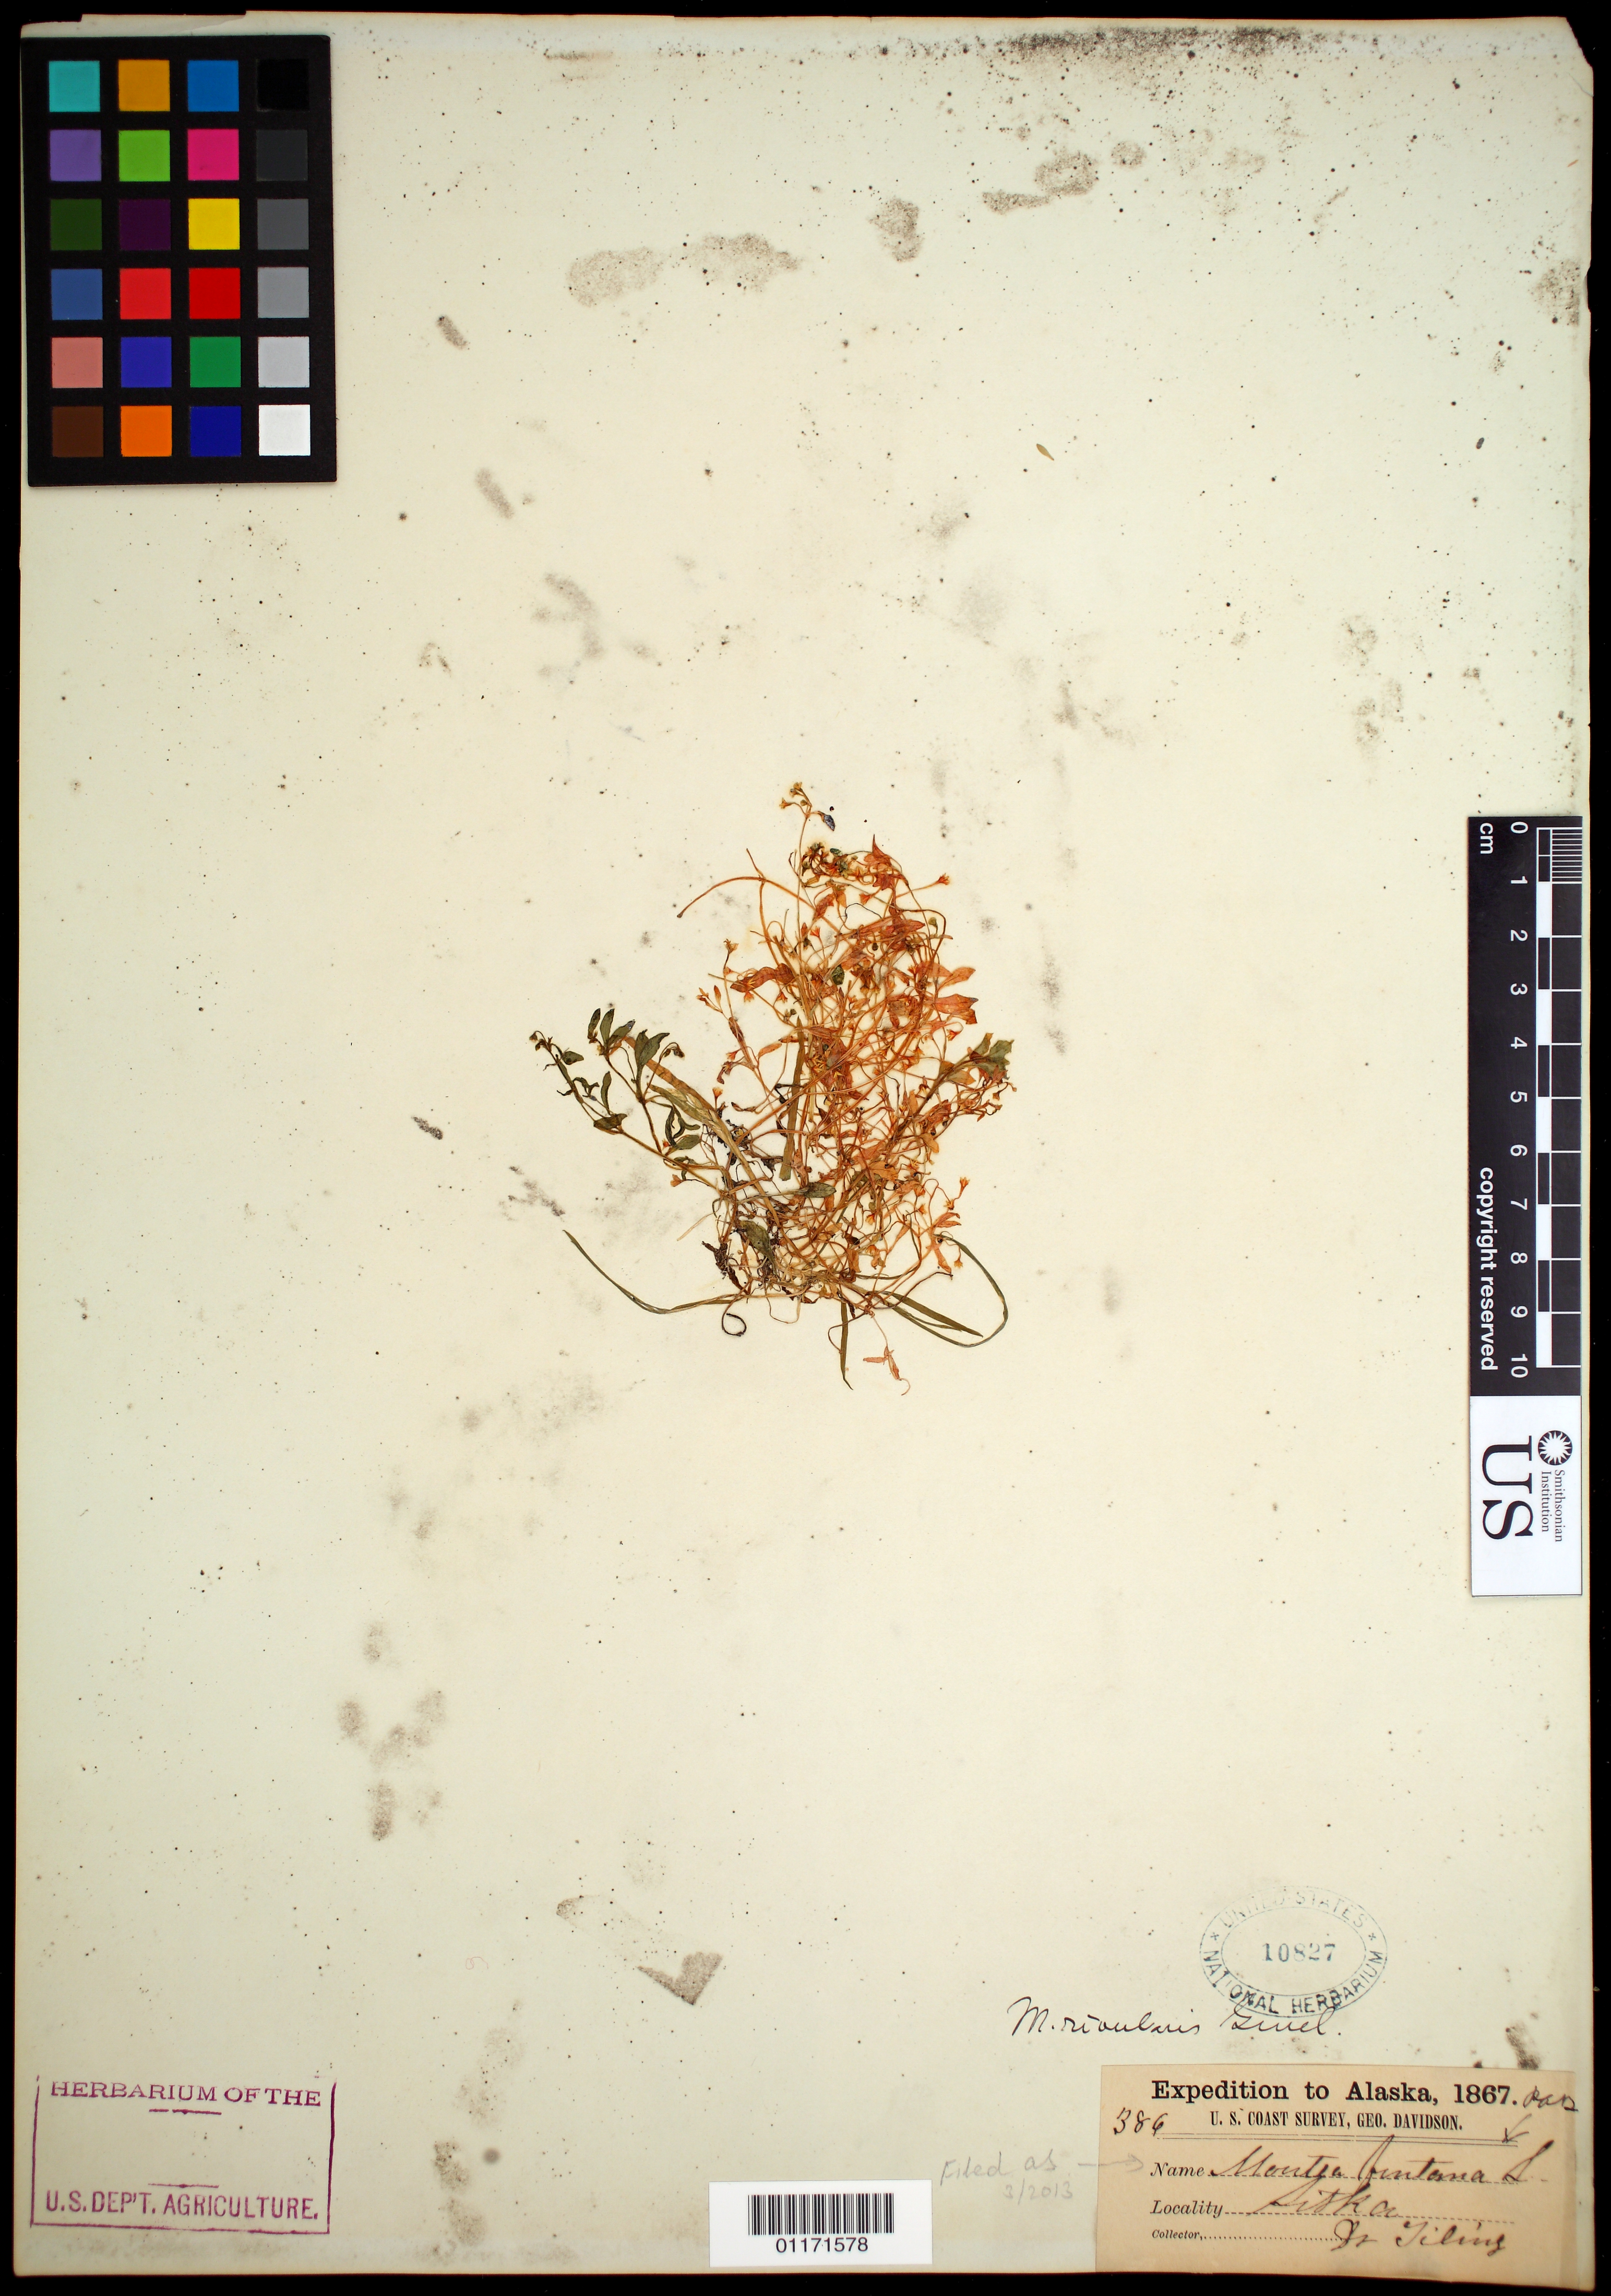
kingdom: Plantae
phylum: Tracheophyta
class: Magnoliopsida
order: Caryophyllales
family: Montiaceae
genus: Montia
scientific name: Montia fontana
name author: L.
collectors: H .S. T. Tiling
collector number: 386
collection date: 1867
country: United States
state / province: Alaska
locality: Sitka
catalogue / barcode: US 10827